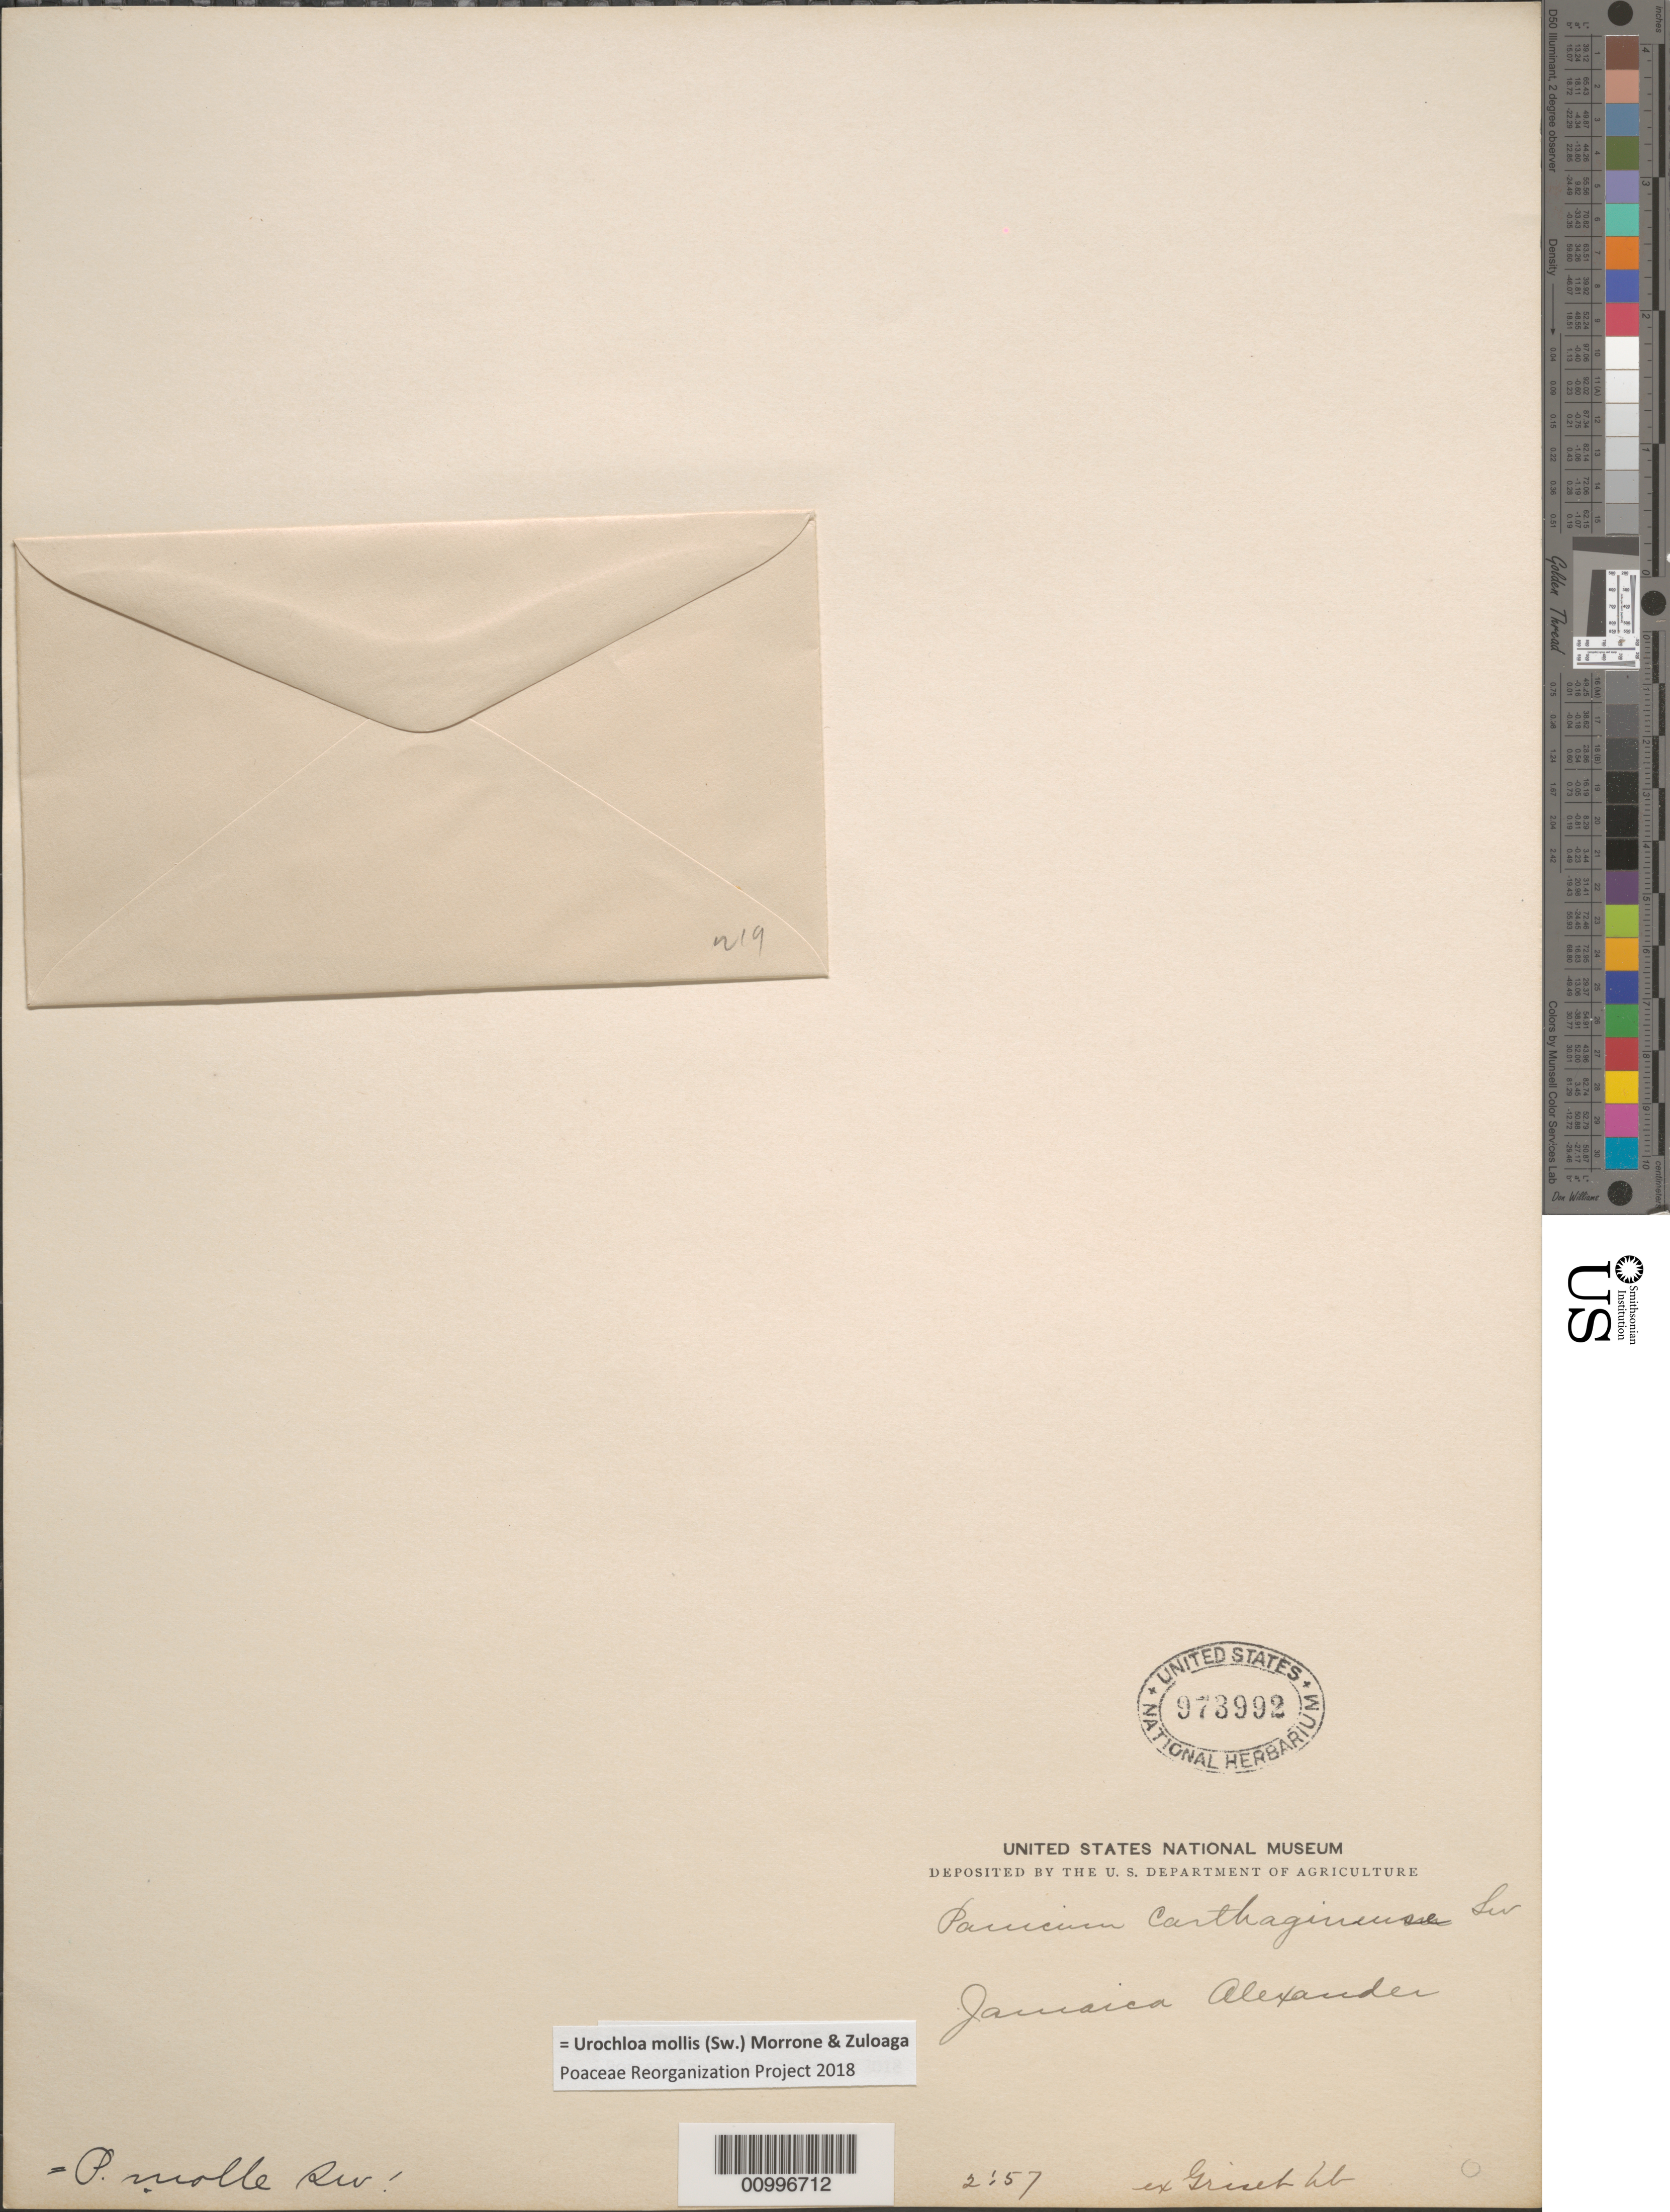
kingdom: Plantae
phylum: Tracheophyta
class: Liliopsida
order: Poales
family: Poaceae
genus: Brachiaria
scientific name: Brachiaria mollis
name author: (Sw.) Parodi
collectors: R. C. Alexander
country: Jamaica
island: Jamaica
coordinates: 0 N, 0 E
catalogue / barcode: US 973992